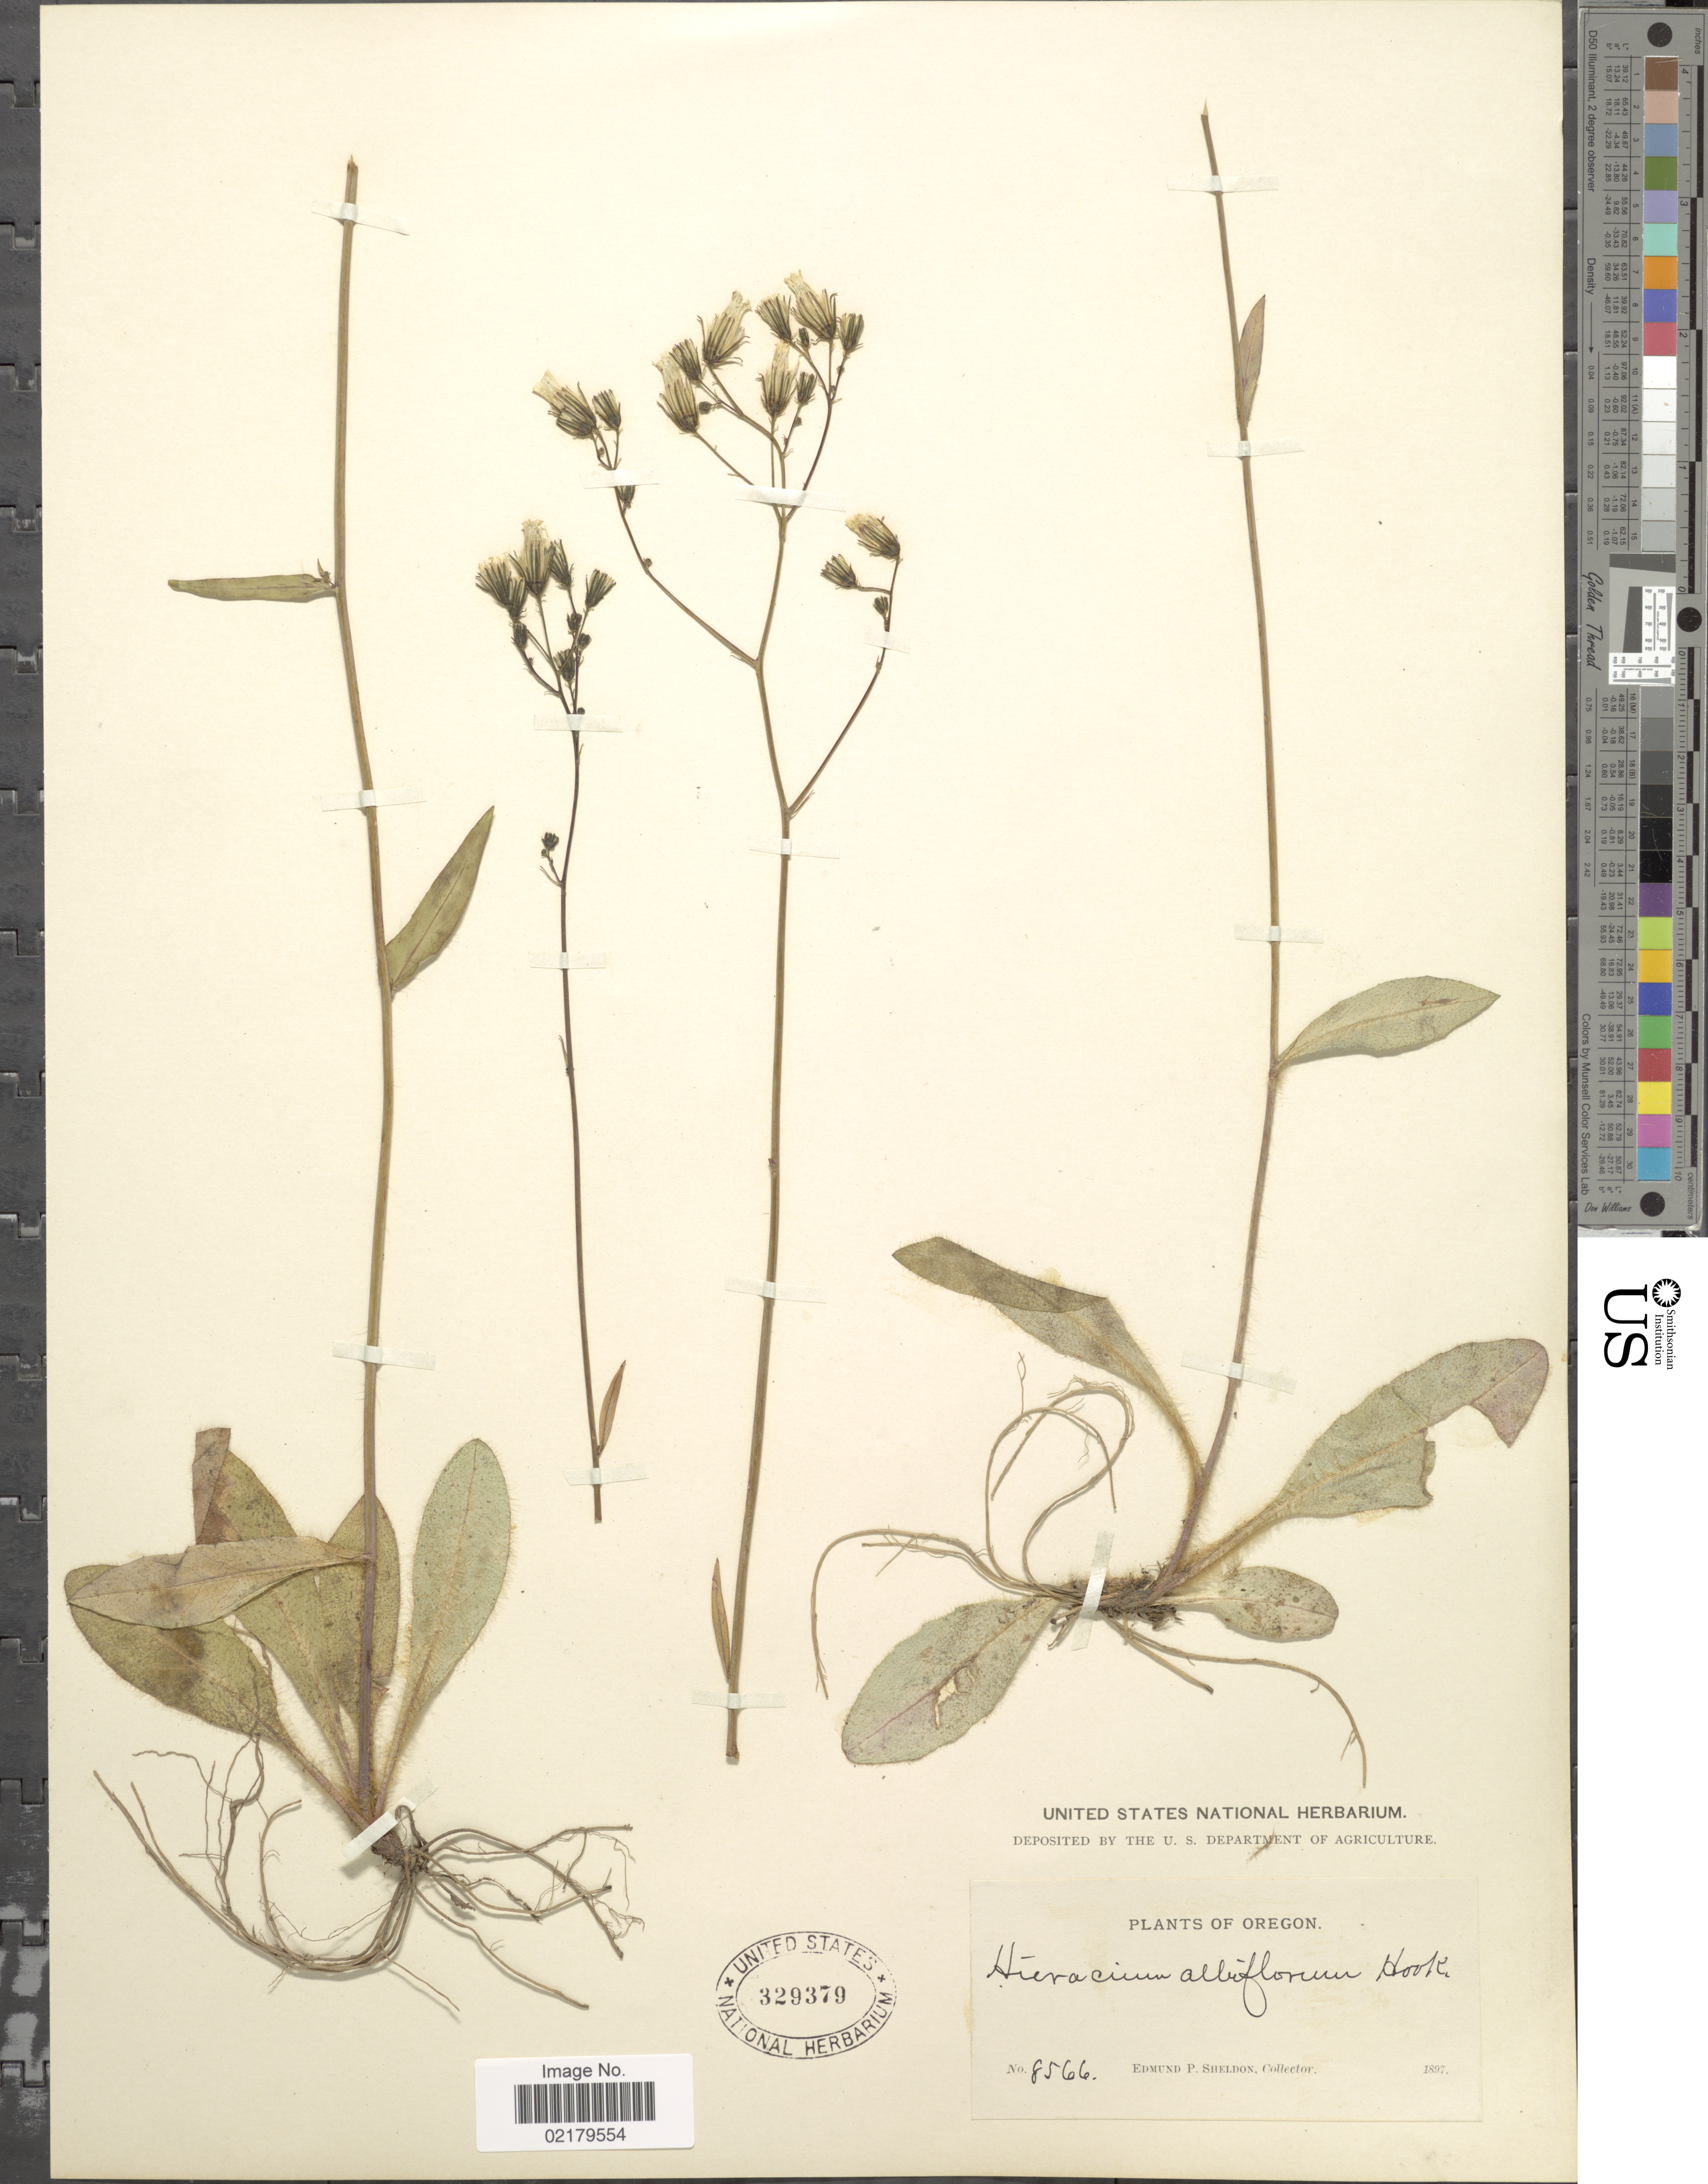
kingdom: Plantae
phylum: Tracheophyta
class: Magnoliopsida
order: Asterales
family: Asteraceae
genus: Hieracium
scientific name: Hieracium albiflorum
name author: Hook.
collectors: E. P. Sheldon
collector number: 8566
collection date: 1897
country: United States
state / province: Oregon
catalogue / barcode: US 329379